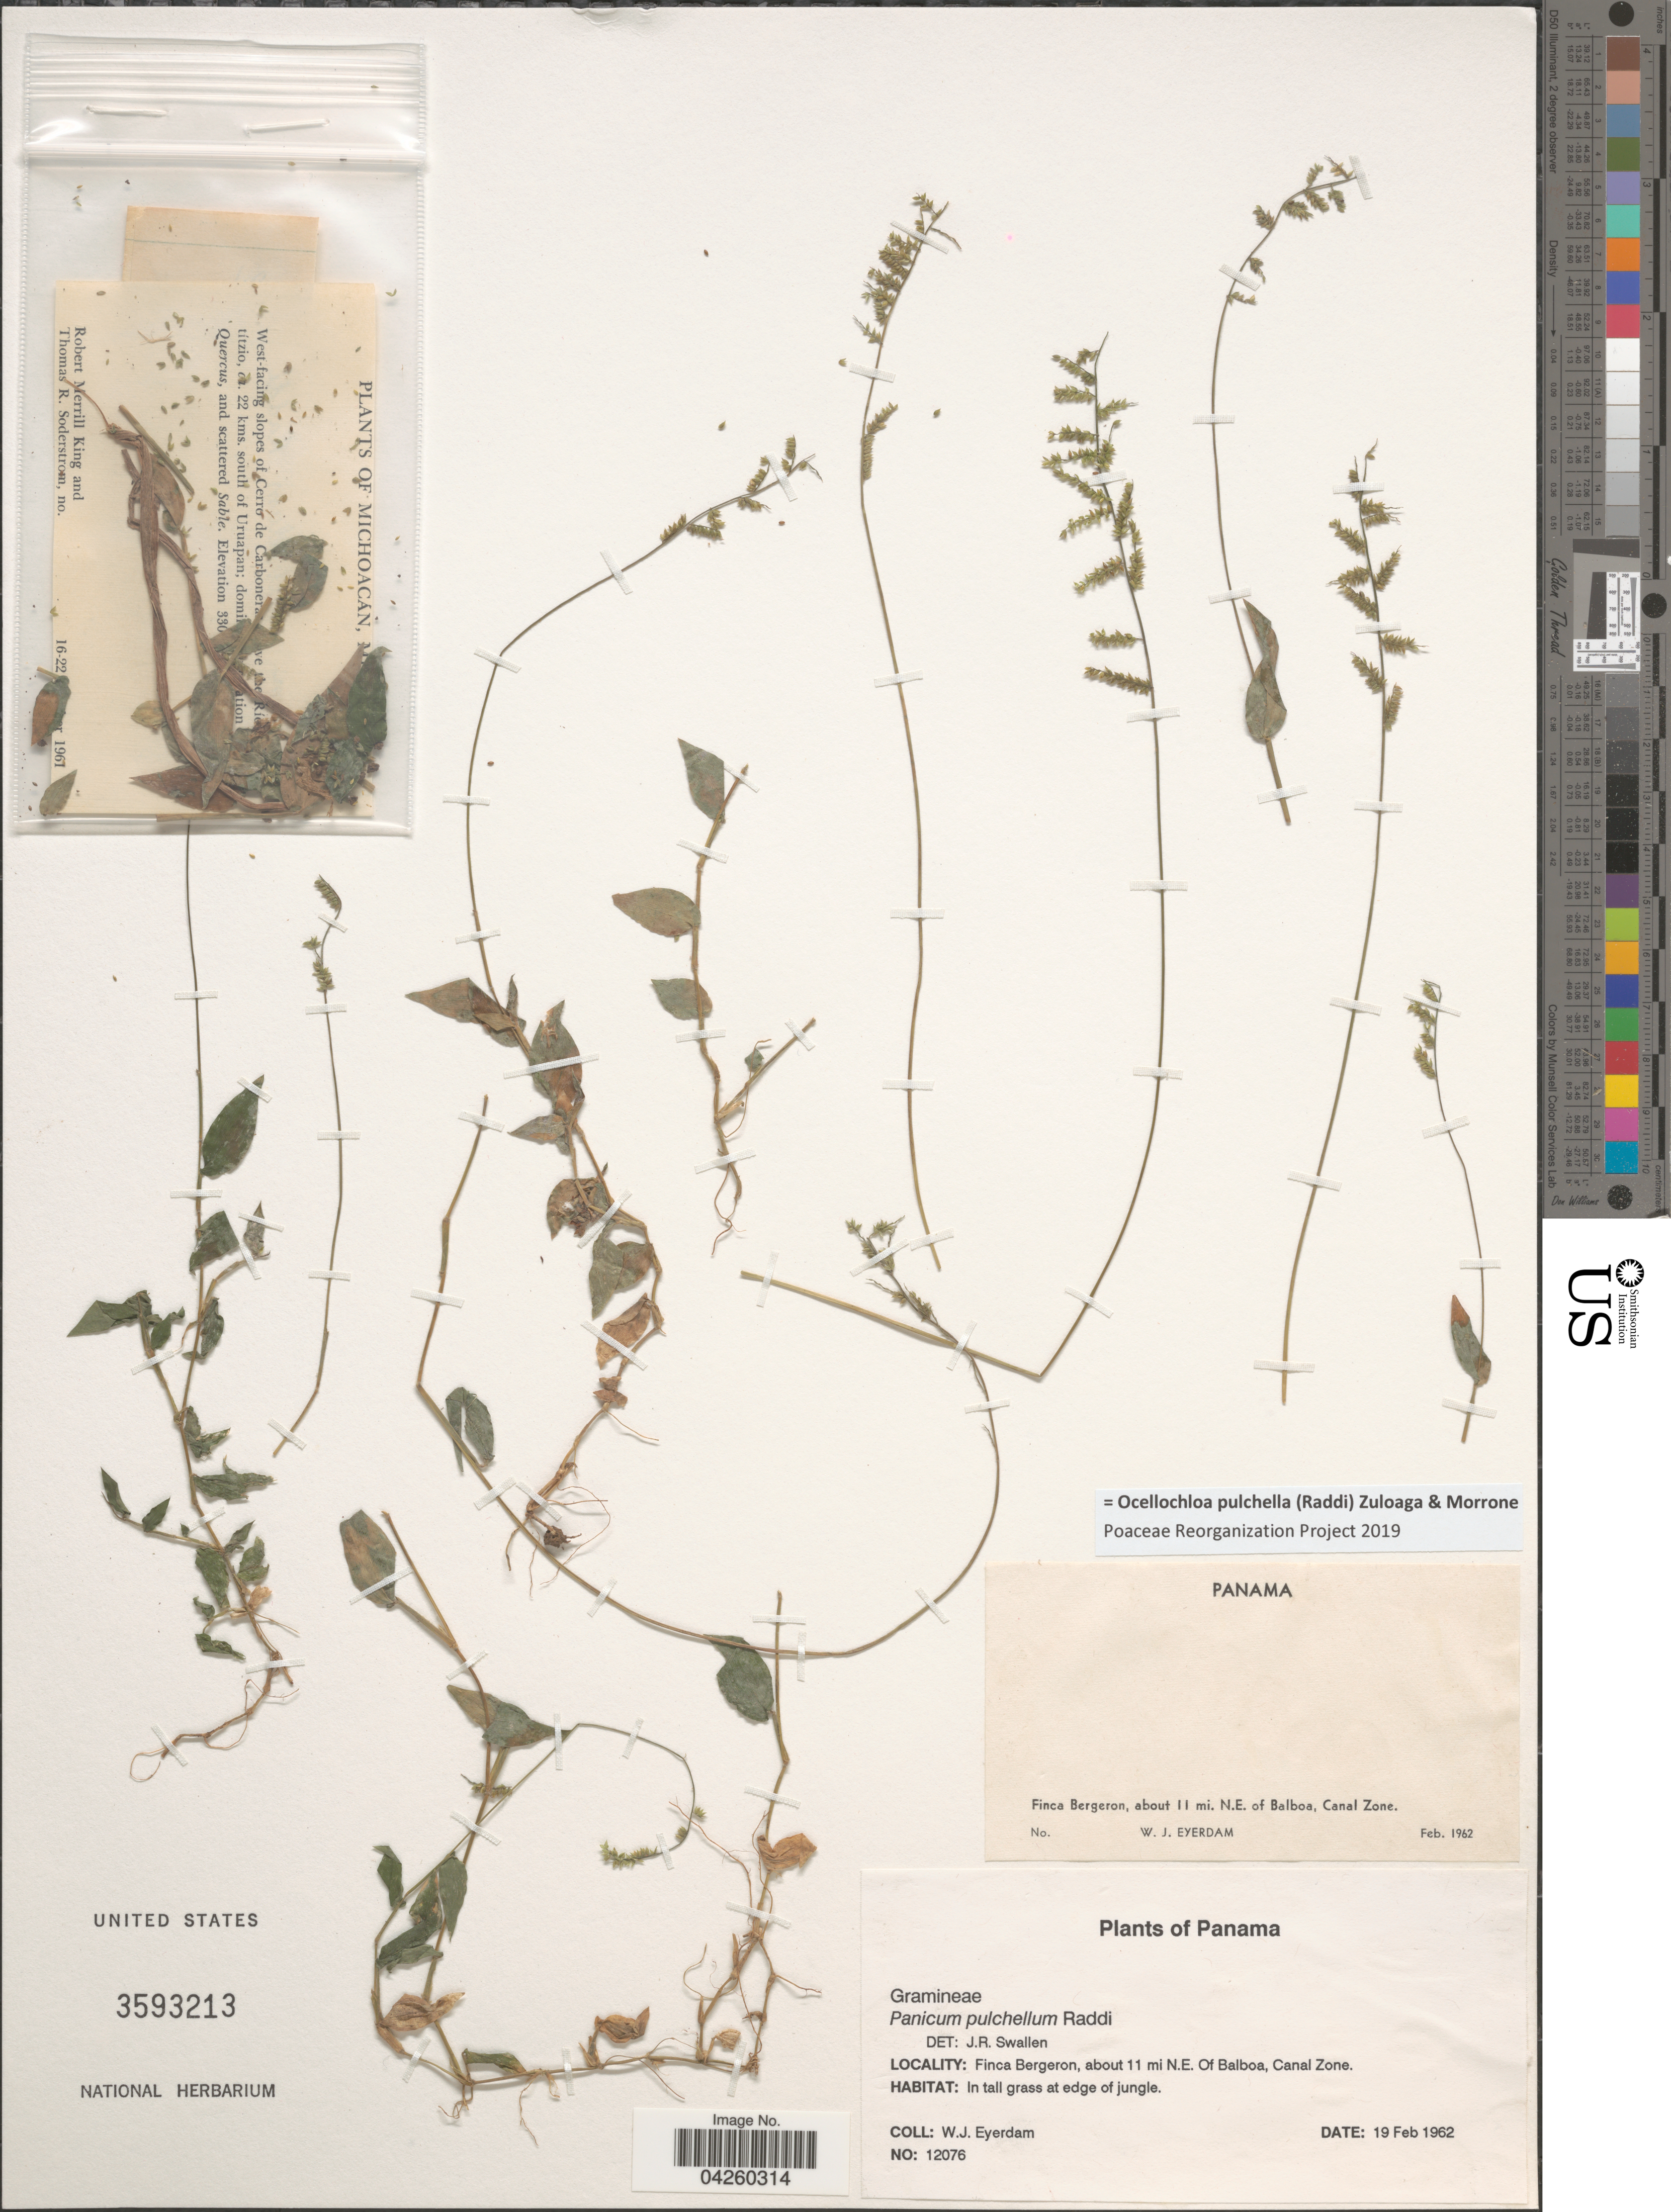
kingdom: Plantae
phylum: Tracheophyta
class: Liliopsida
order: Poales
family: Poaceae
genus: Ocellochloa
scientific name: Ocellochloa pulchella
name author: (Raddi) Zuloaga & Morrone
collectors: W. J. Eyerdam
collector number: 12076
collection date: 1962-02-19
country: Panama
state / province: Colón / Panamá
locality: Finca Bergeron, about 11 mi. N.E. of Balboa, Canal Zone.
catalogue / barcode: US 3593213